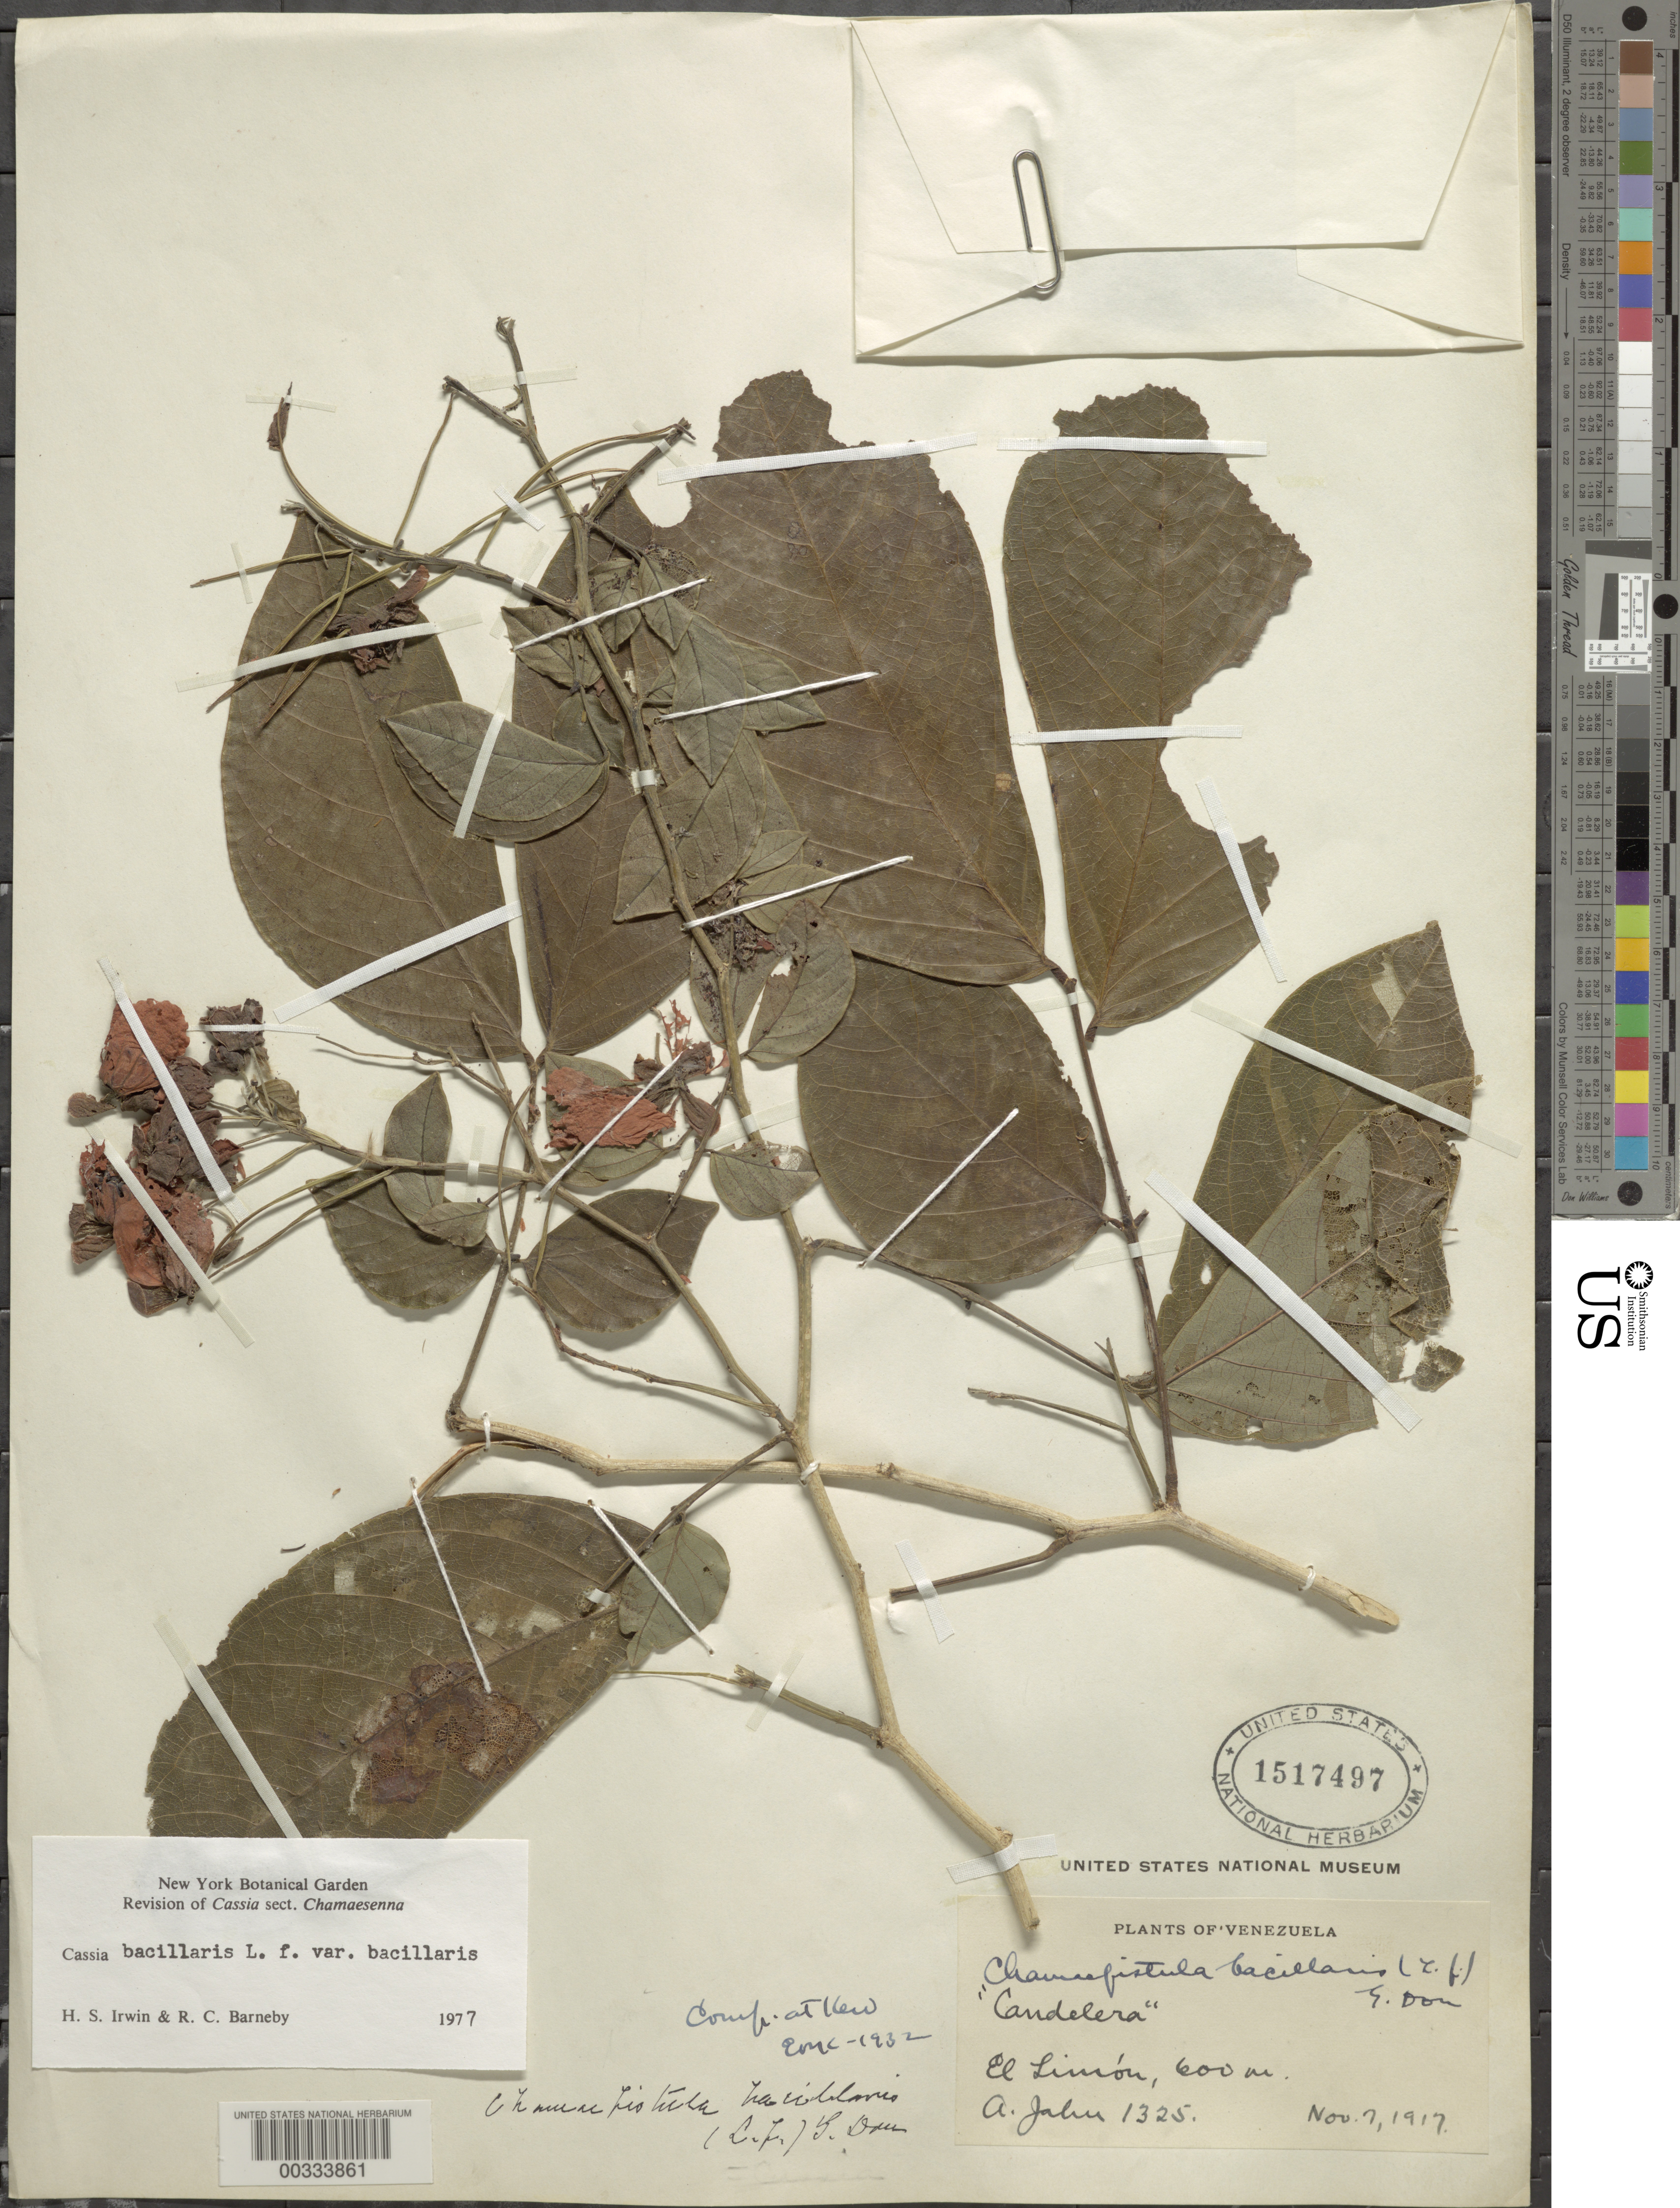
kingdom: Plantae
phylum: Tracheophyta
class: Magnoliopsida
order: Fabales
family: Fabaceae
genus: Senna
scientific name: Senna bacillaris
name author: (L. f.) H.S. Irwin & Barneby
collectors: A. Jahn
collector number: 1325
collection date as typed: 07 Nov 1917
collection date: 1917-11-07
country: Venezuela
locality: El limon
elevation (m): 600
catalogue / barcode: US 1517497